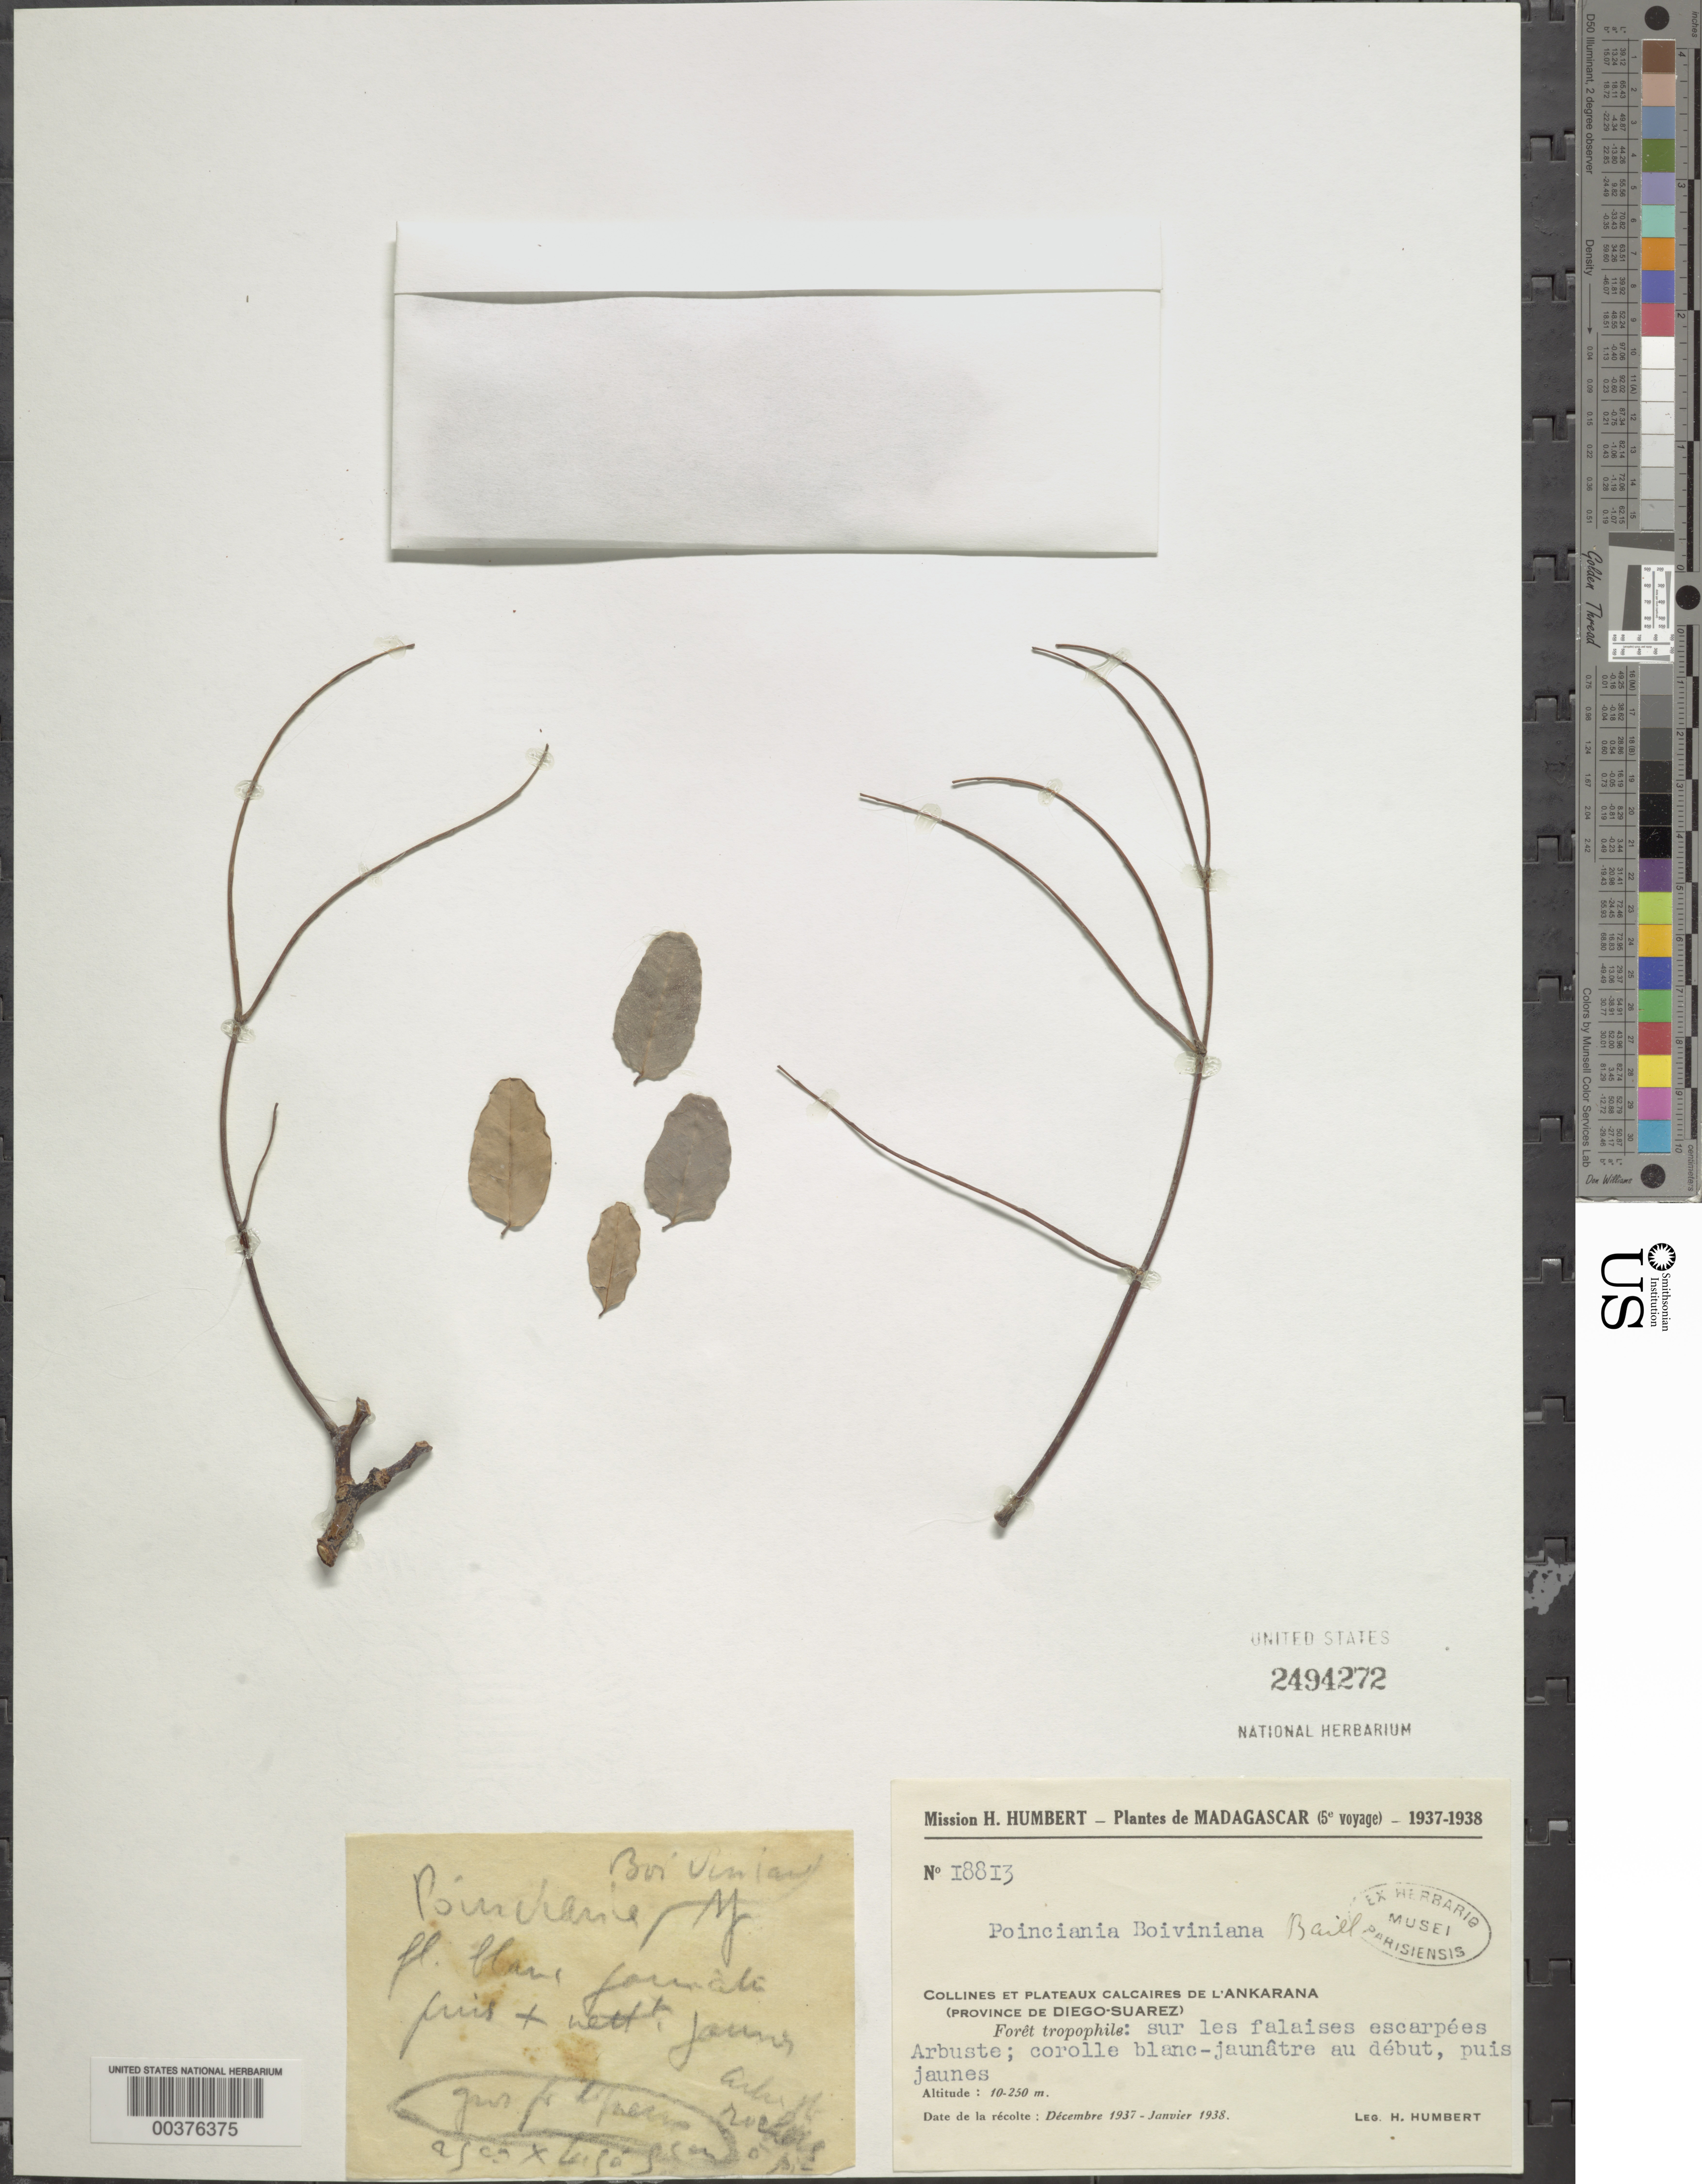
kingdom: Plantae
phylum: Tracheophyta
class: Magnoliopsida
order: Fabales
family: Fabaceae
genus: Delonix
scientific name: Delonix boiviniana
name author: (Baill.) Capuron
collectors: H. Humbert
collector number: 11813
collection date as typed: Dec 1937 to -- Jan 1938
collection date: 1937-12/1938-01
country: Madagascar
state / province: Diana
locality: L'ankarana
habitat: Foret tropohile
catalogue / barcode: US 2494272